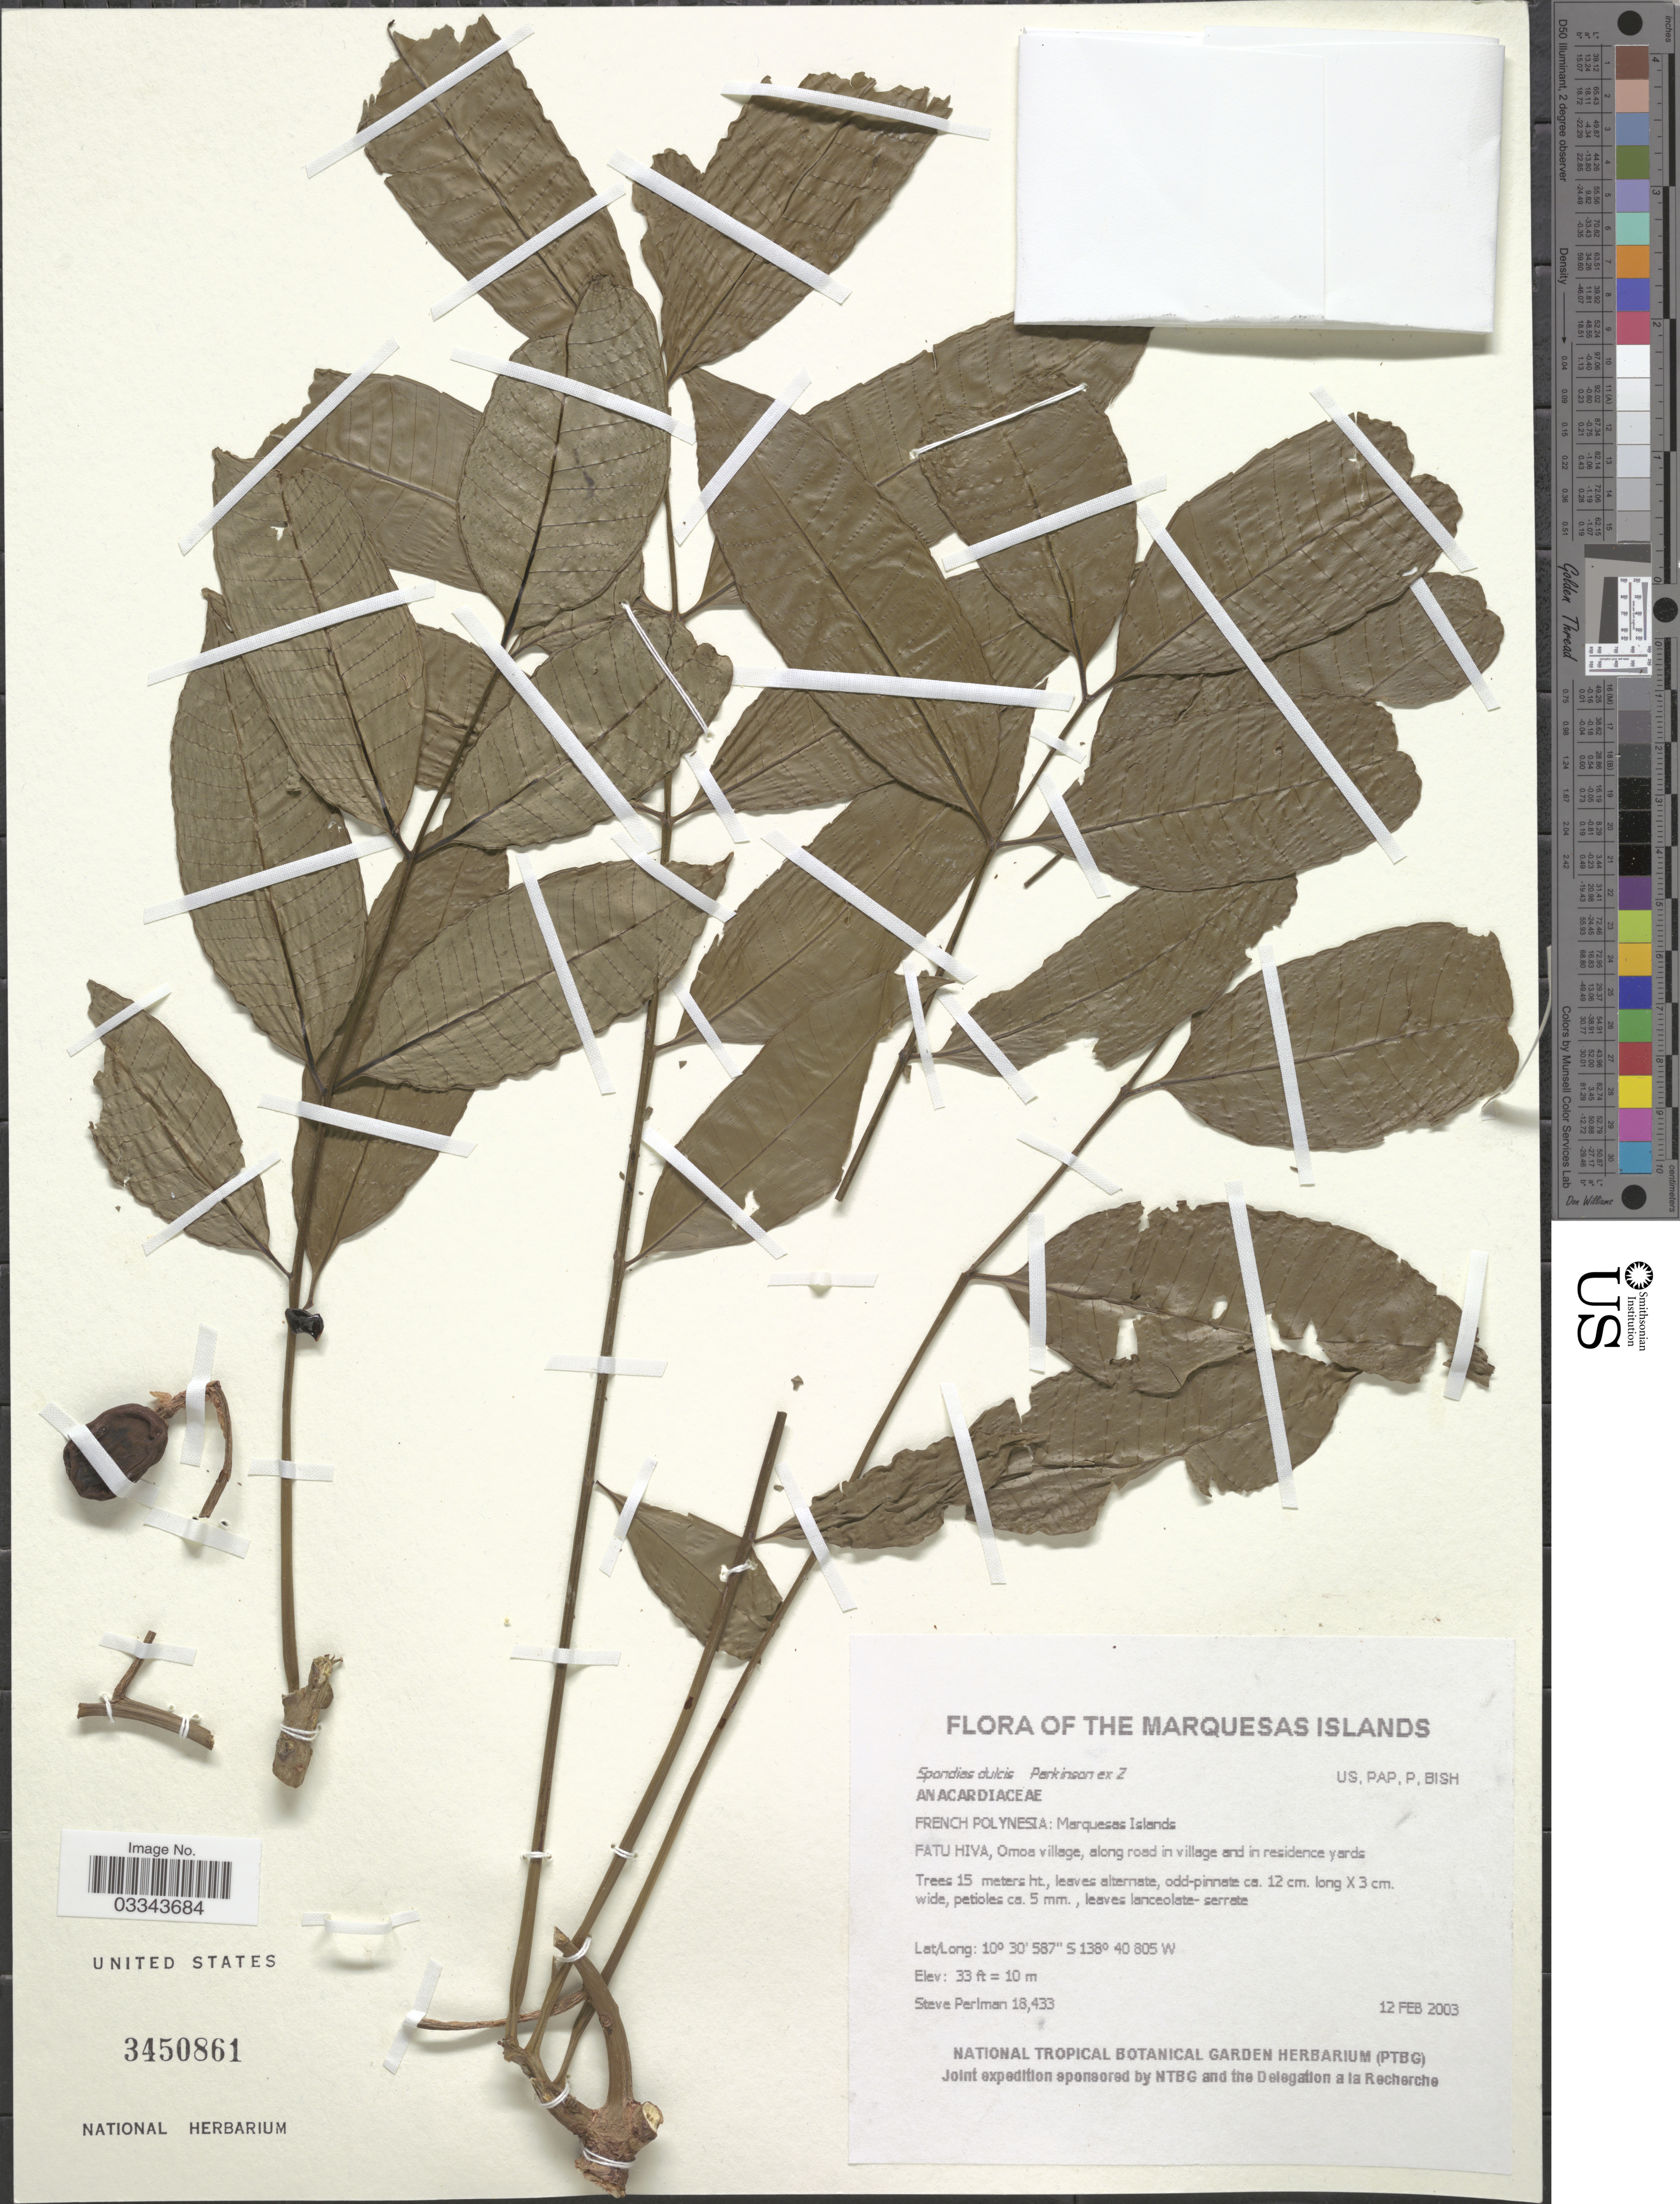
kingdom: Plantae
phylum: Tracheophyta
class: Magnoliopsida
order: Sapindales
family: Anacardiaceae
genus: Spondias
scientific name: Spondias dulcis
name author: Parkinson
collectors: S. Perlman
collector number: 18433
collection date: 2003-02-12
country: French Polynesia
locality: The Marquesas Islands. Fatu Hiva, Omoa village, along road in village and residence yards.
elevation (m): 10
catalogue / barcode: US 3450861